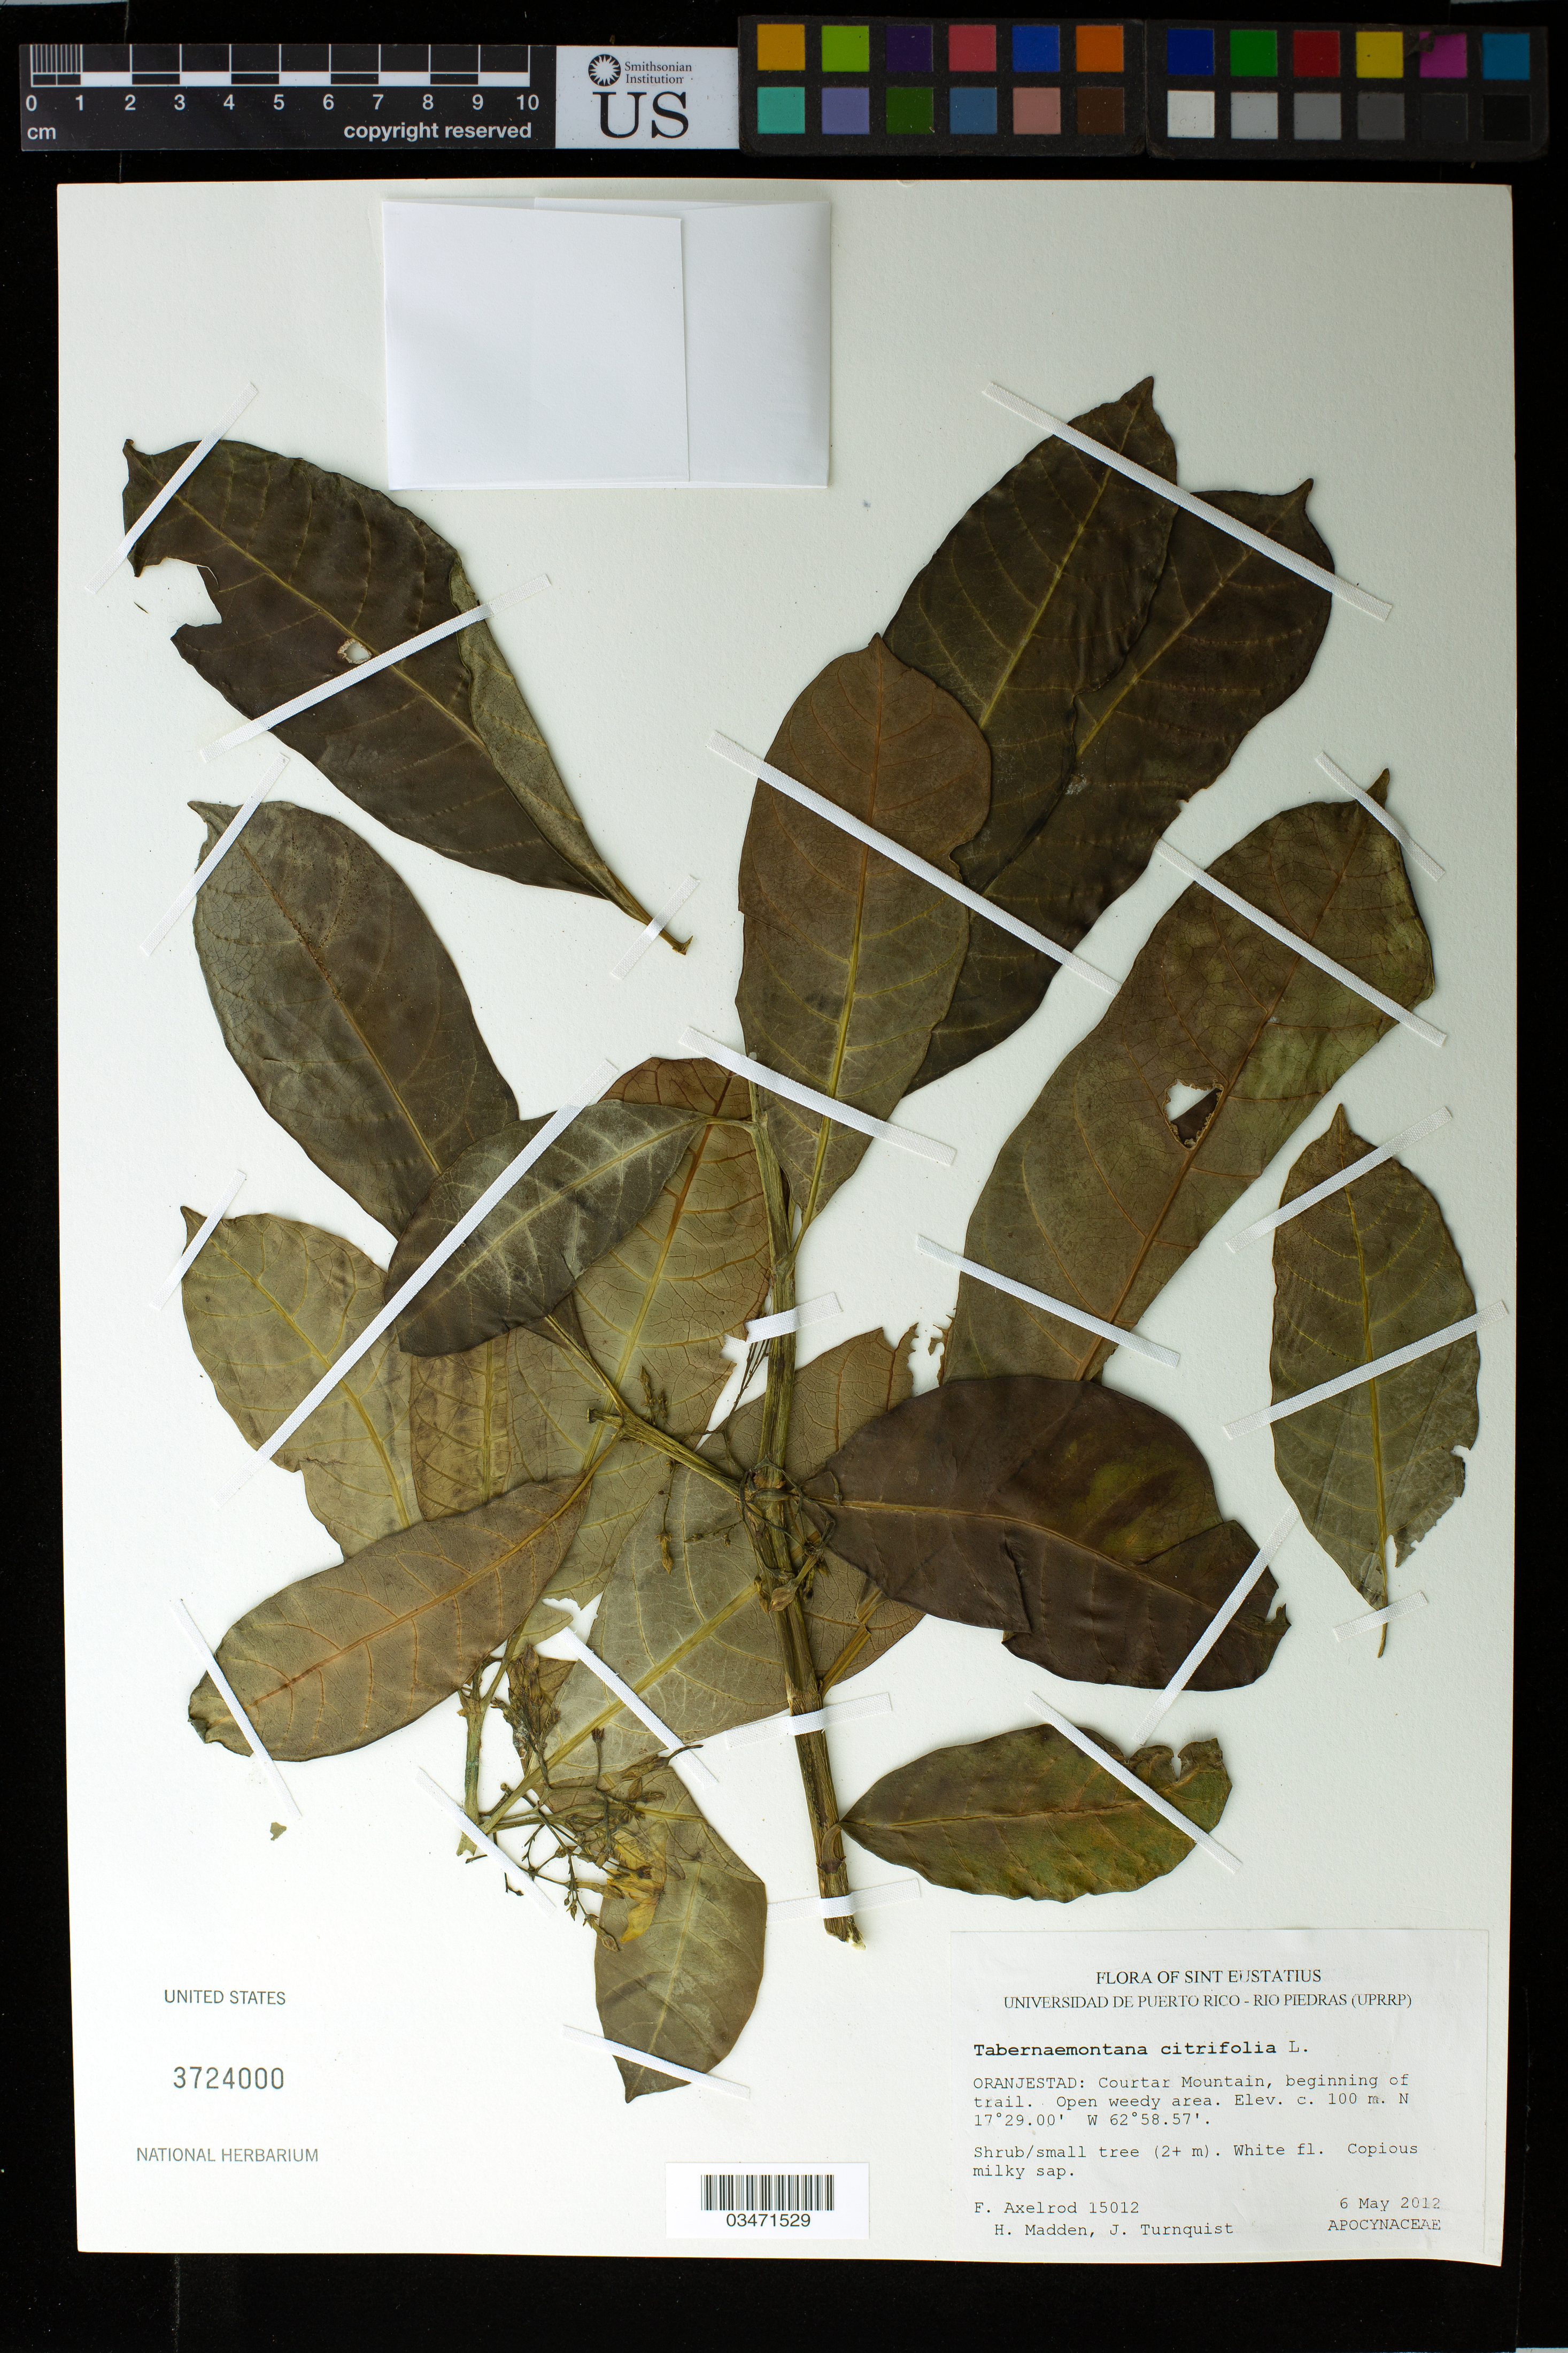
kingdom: Plantae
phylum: Tracheophyta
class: Magnoliopsida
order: Gentianales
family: Apocynaceae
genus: Tabernaemontana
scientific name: Tabernaemontana citrifolia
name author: L.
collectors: F. S. Axelrod, H. Madden & J. Turnquist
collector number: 15012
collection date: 2012-05-06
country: Netherlands Antilles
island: St. Eustatius I.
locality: Oranjestad: Courtar Mountain, beginning of trail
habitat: Open weedy area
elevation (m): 100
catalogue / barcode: US 3724000